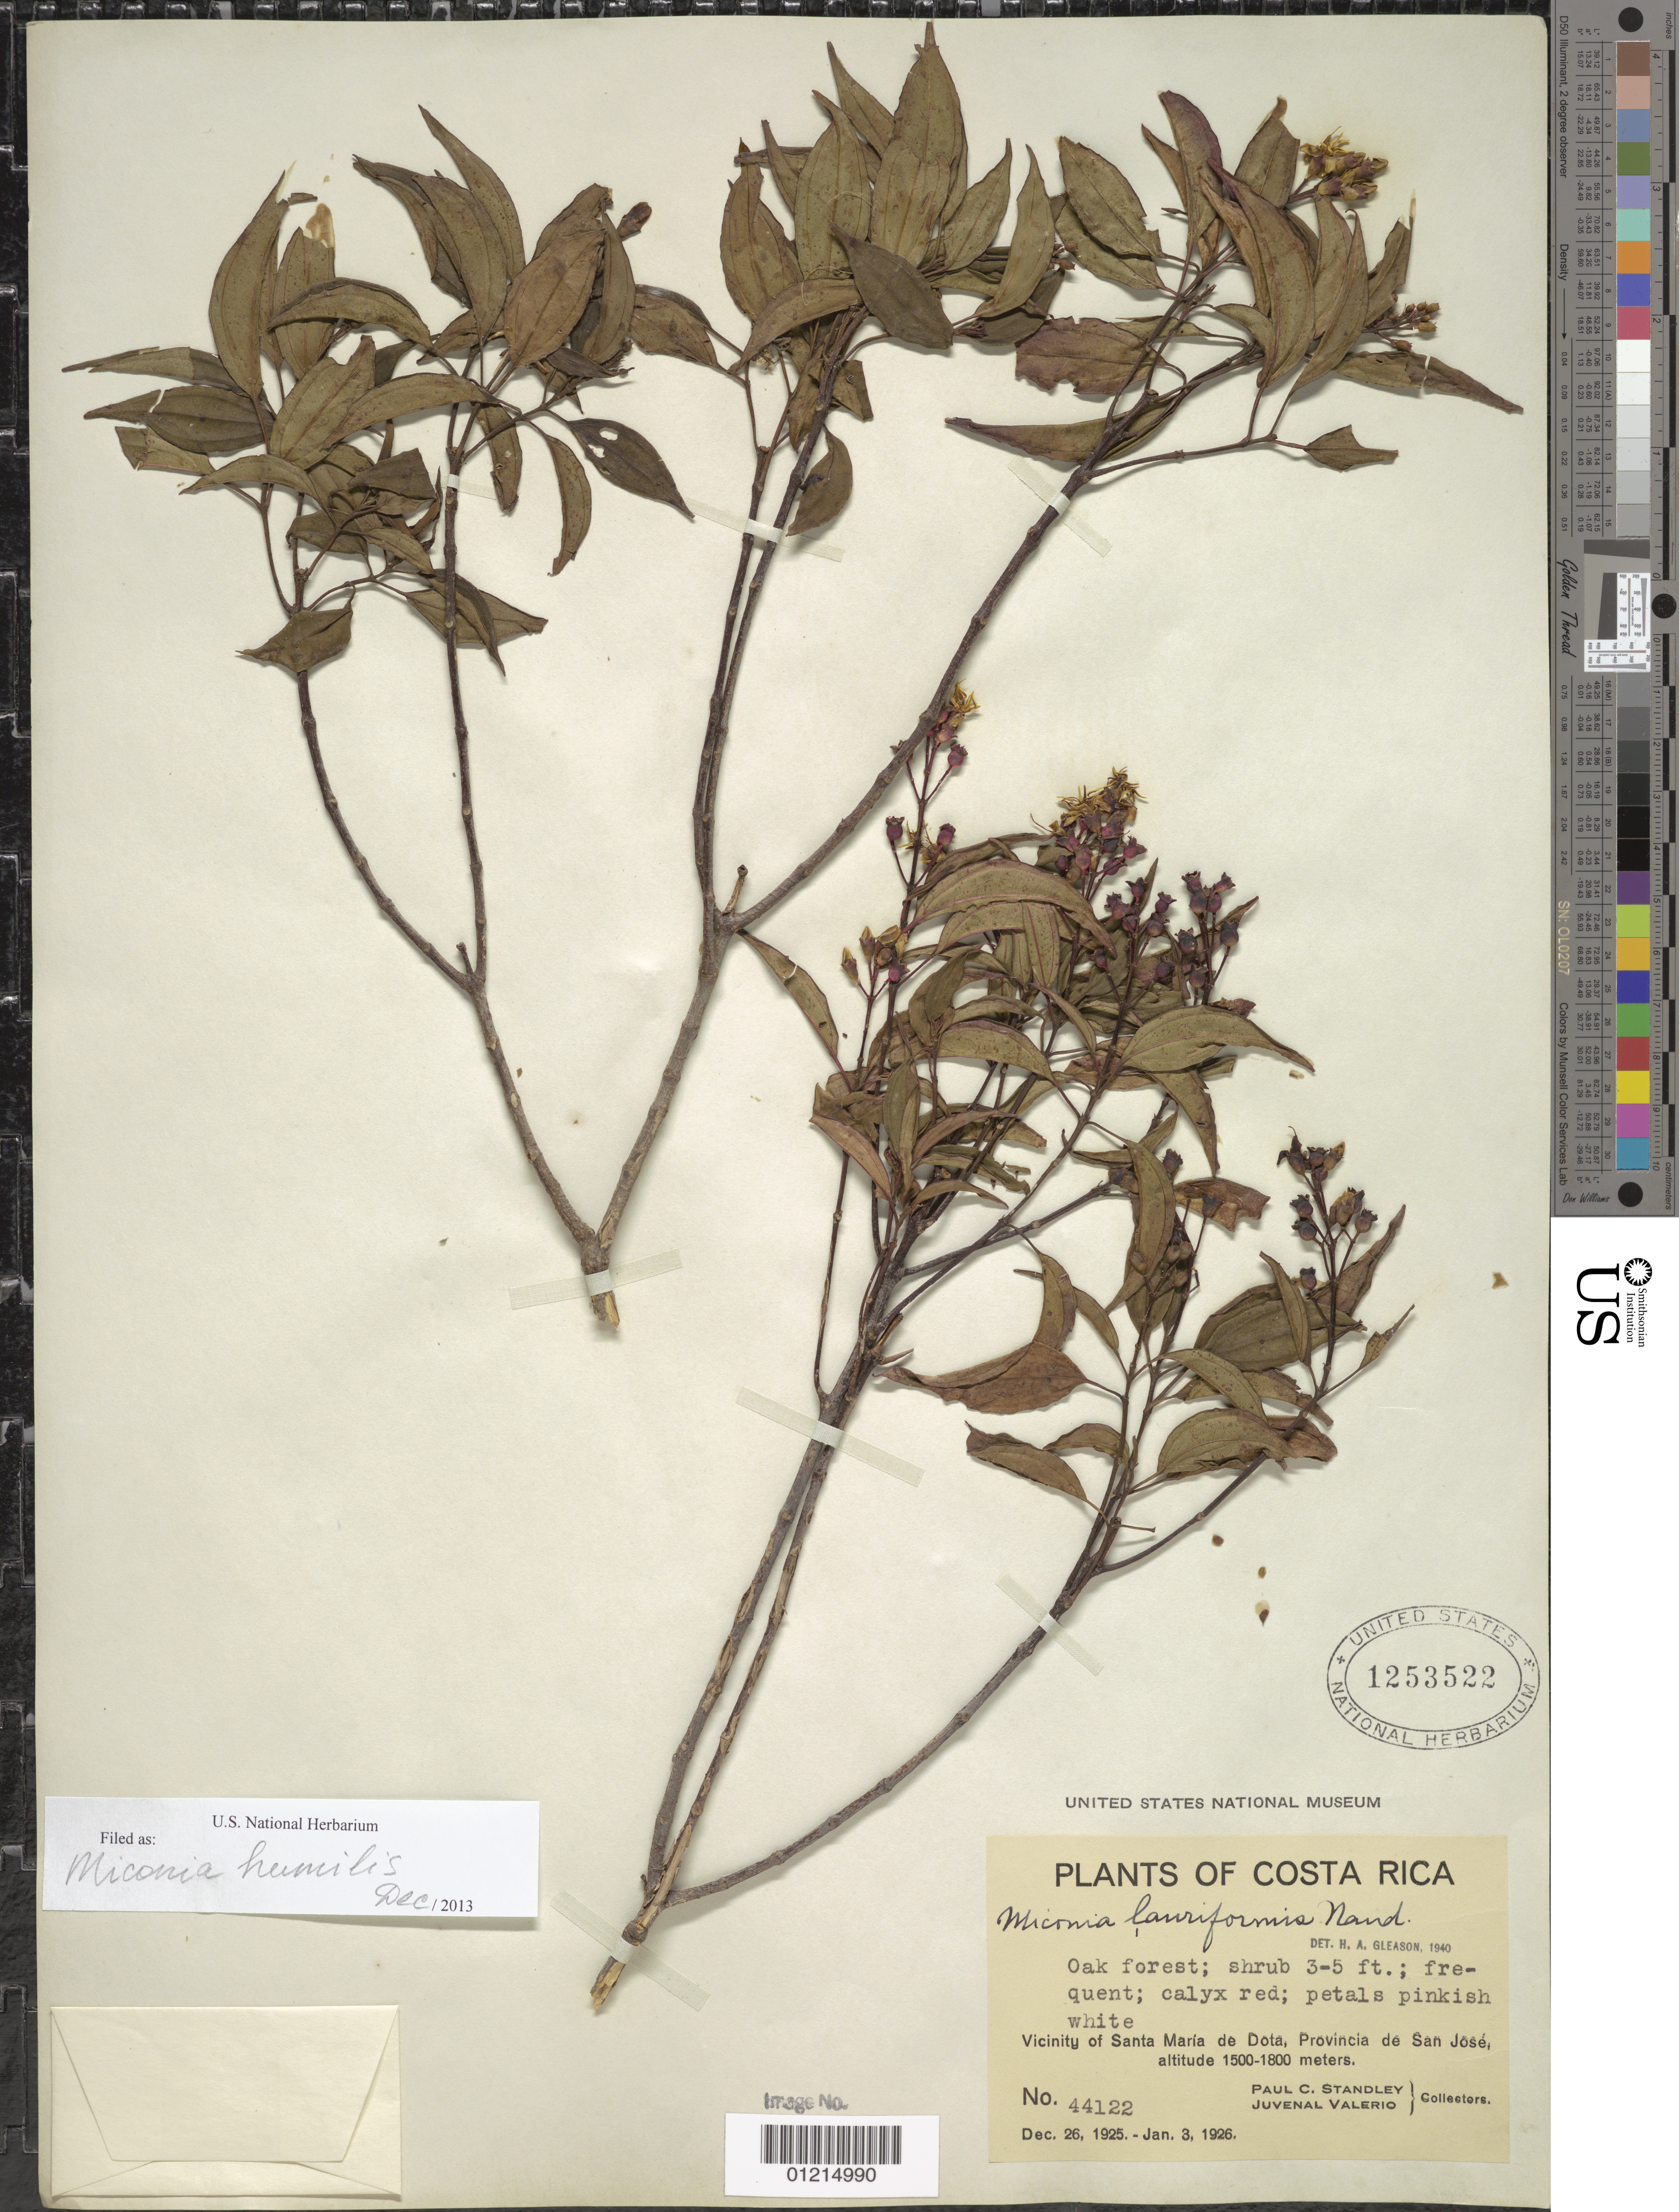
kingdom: Plantae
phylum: Tracheophyta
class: Magnoliopsida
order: Myrtales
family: Melastomataceae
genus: Miconia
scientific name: Miconia humilis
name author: Cogn.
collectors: P. C. Standley & J. Valerio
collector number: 44122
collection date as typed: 26 Dec 1925 to 03 Jan 1926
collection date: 1925-12-26/1926-01-03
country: Costa Rica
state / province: San José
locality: Vicinity of Santa María de Dota, Provincia de San José.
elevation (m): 1500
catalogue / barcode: US 1253522